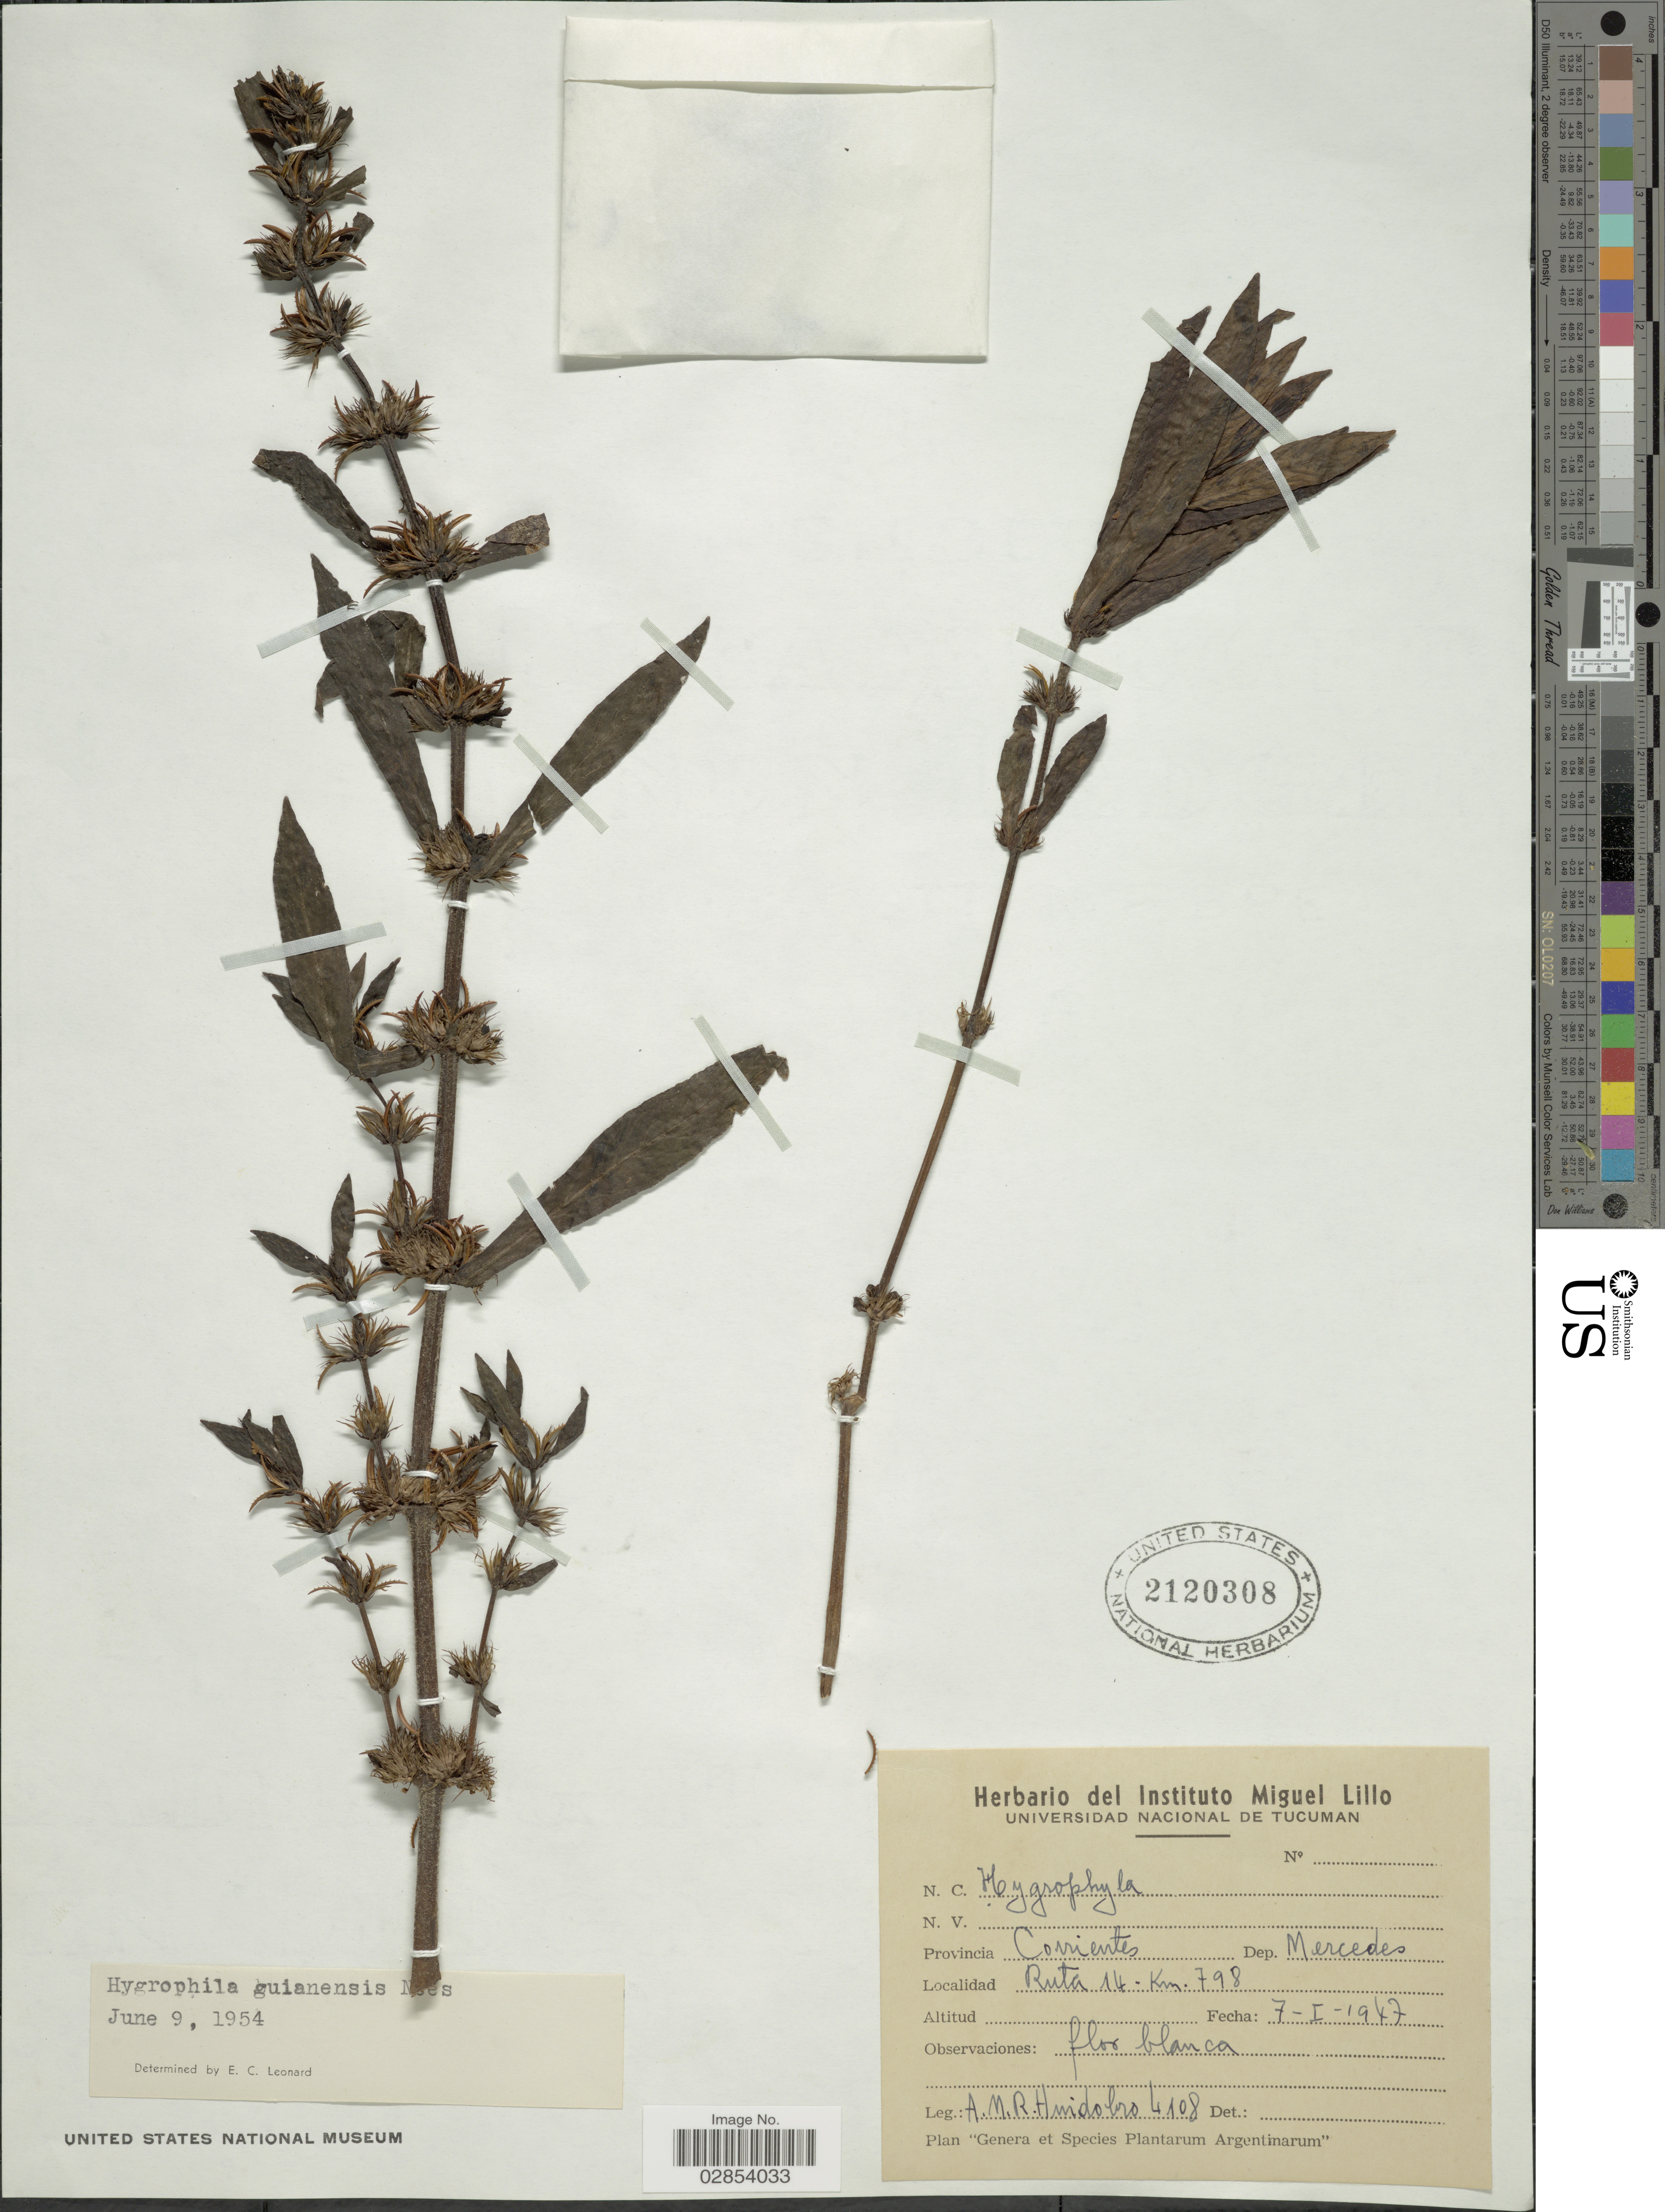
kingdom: Plantae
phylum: Tracheophyta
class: Magnoliopsida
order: Lamiales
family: Acanthaceae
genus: Hygrophila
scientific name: Hygrophila costata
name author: Nees & T. Nees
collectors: A. M. R. Huidobro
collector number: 4108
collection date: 1947-01-07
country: Argentina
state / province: Corrientes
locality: Dep. Mercedes, Ruta 14 Km. 798.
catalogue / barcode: US 2120308